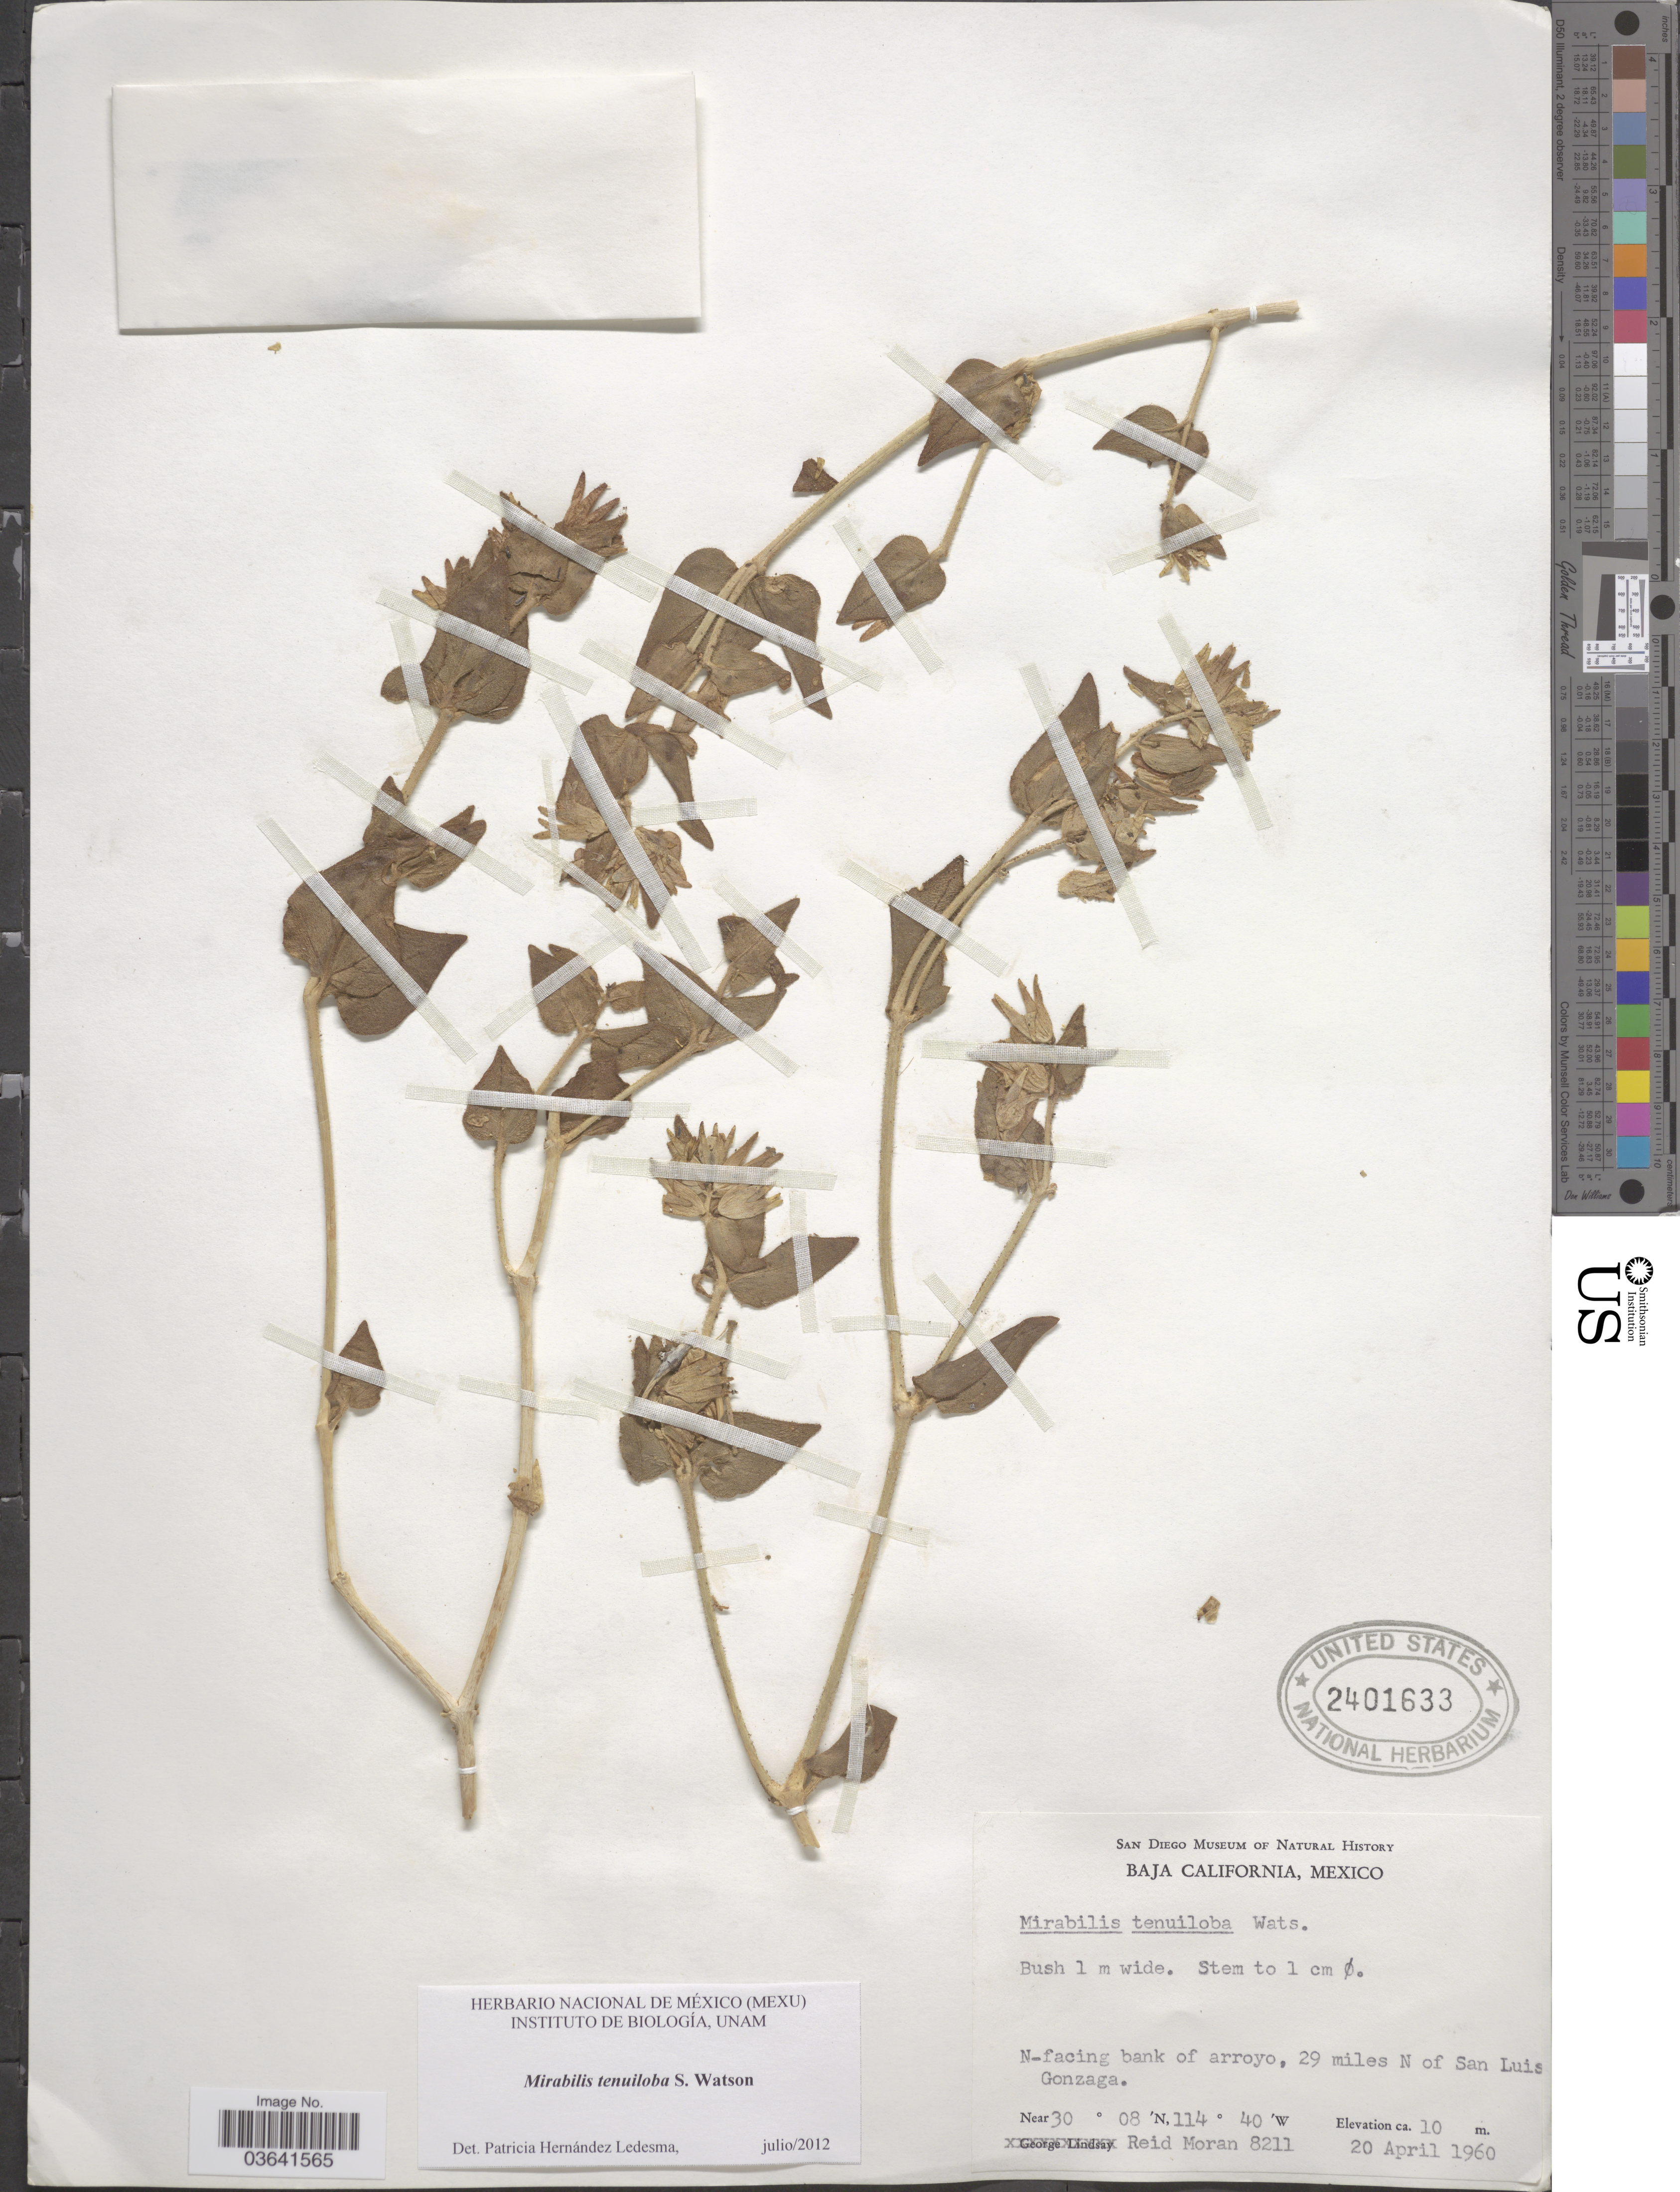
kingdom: Plantae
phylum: Tracheophyta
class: Magnoliopsida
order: Caryophyllales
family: Nyctaginaceae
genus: Mirabilis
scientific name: Mirabilis tenuiloba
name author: S. Watson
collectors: R. Moran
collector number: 8211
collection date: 1960-04-20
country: Mexico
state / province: Baja California Norte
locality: N-facing bank of arroyo, 29 miles N of San Luis Gonzaga.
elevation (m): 10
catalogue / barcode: US 2401633